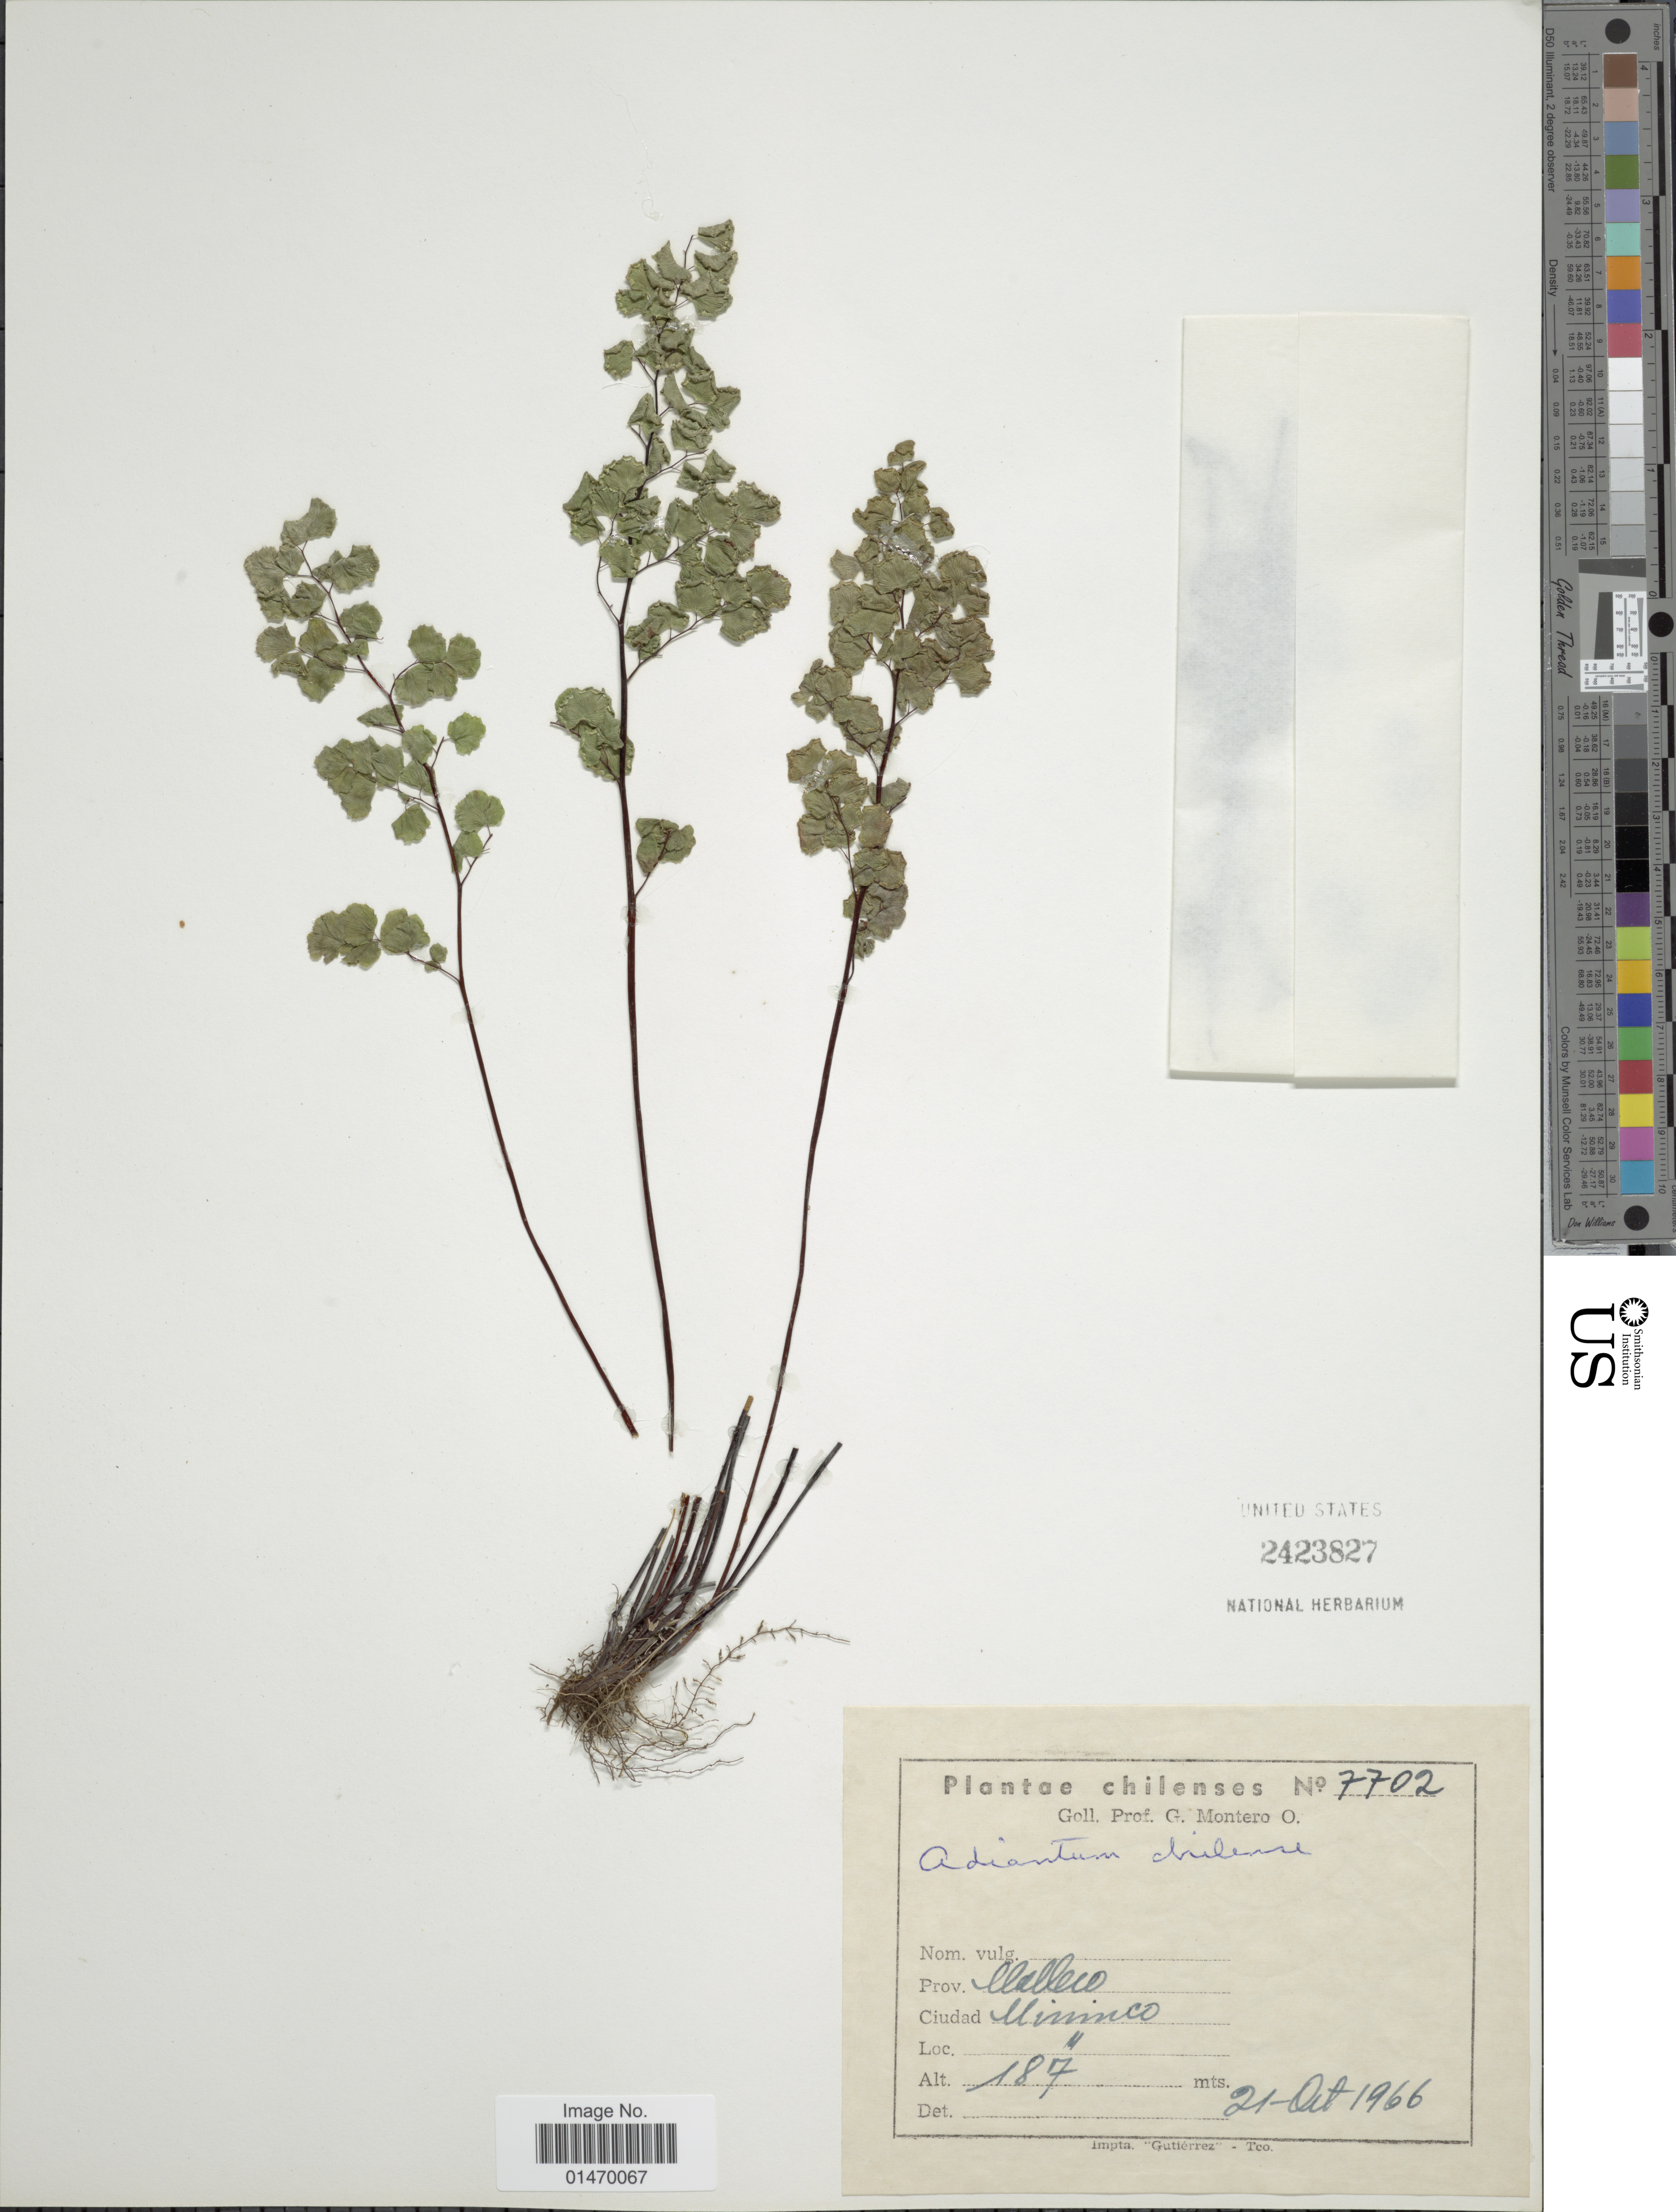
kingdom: Plantae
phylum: Tracheophyta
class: Polypodiopsida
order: Polypodiales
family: Pteridaceae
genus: Adiantum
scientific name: Adiantum chilense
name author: Kaulf.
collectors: G. Montero O.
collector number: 7702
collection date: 1966-10-21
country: Chile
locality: Prov. LLalleco.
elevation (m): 187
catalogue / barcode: US 2423827